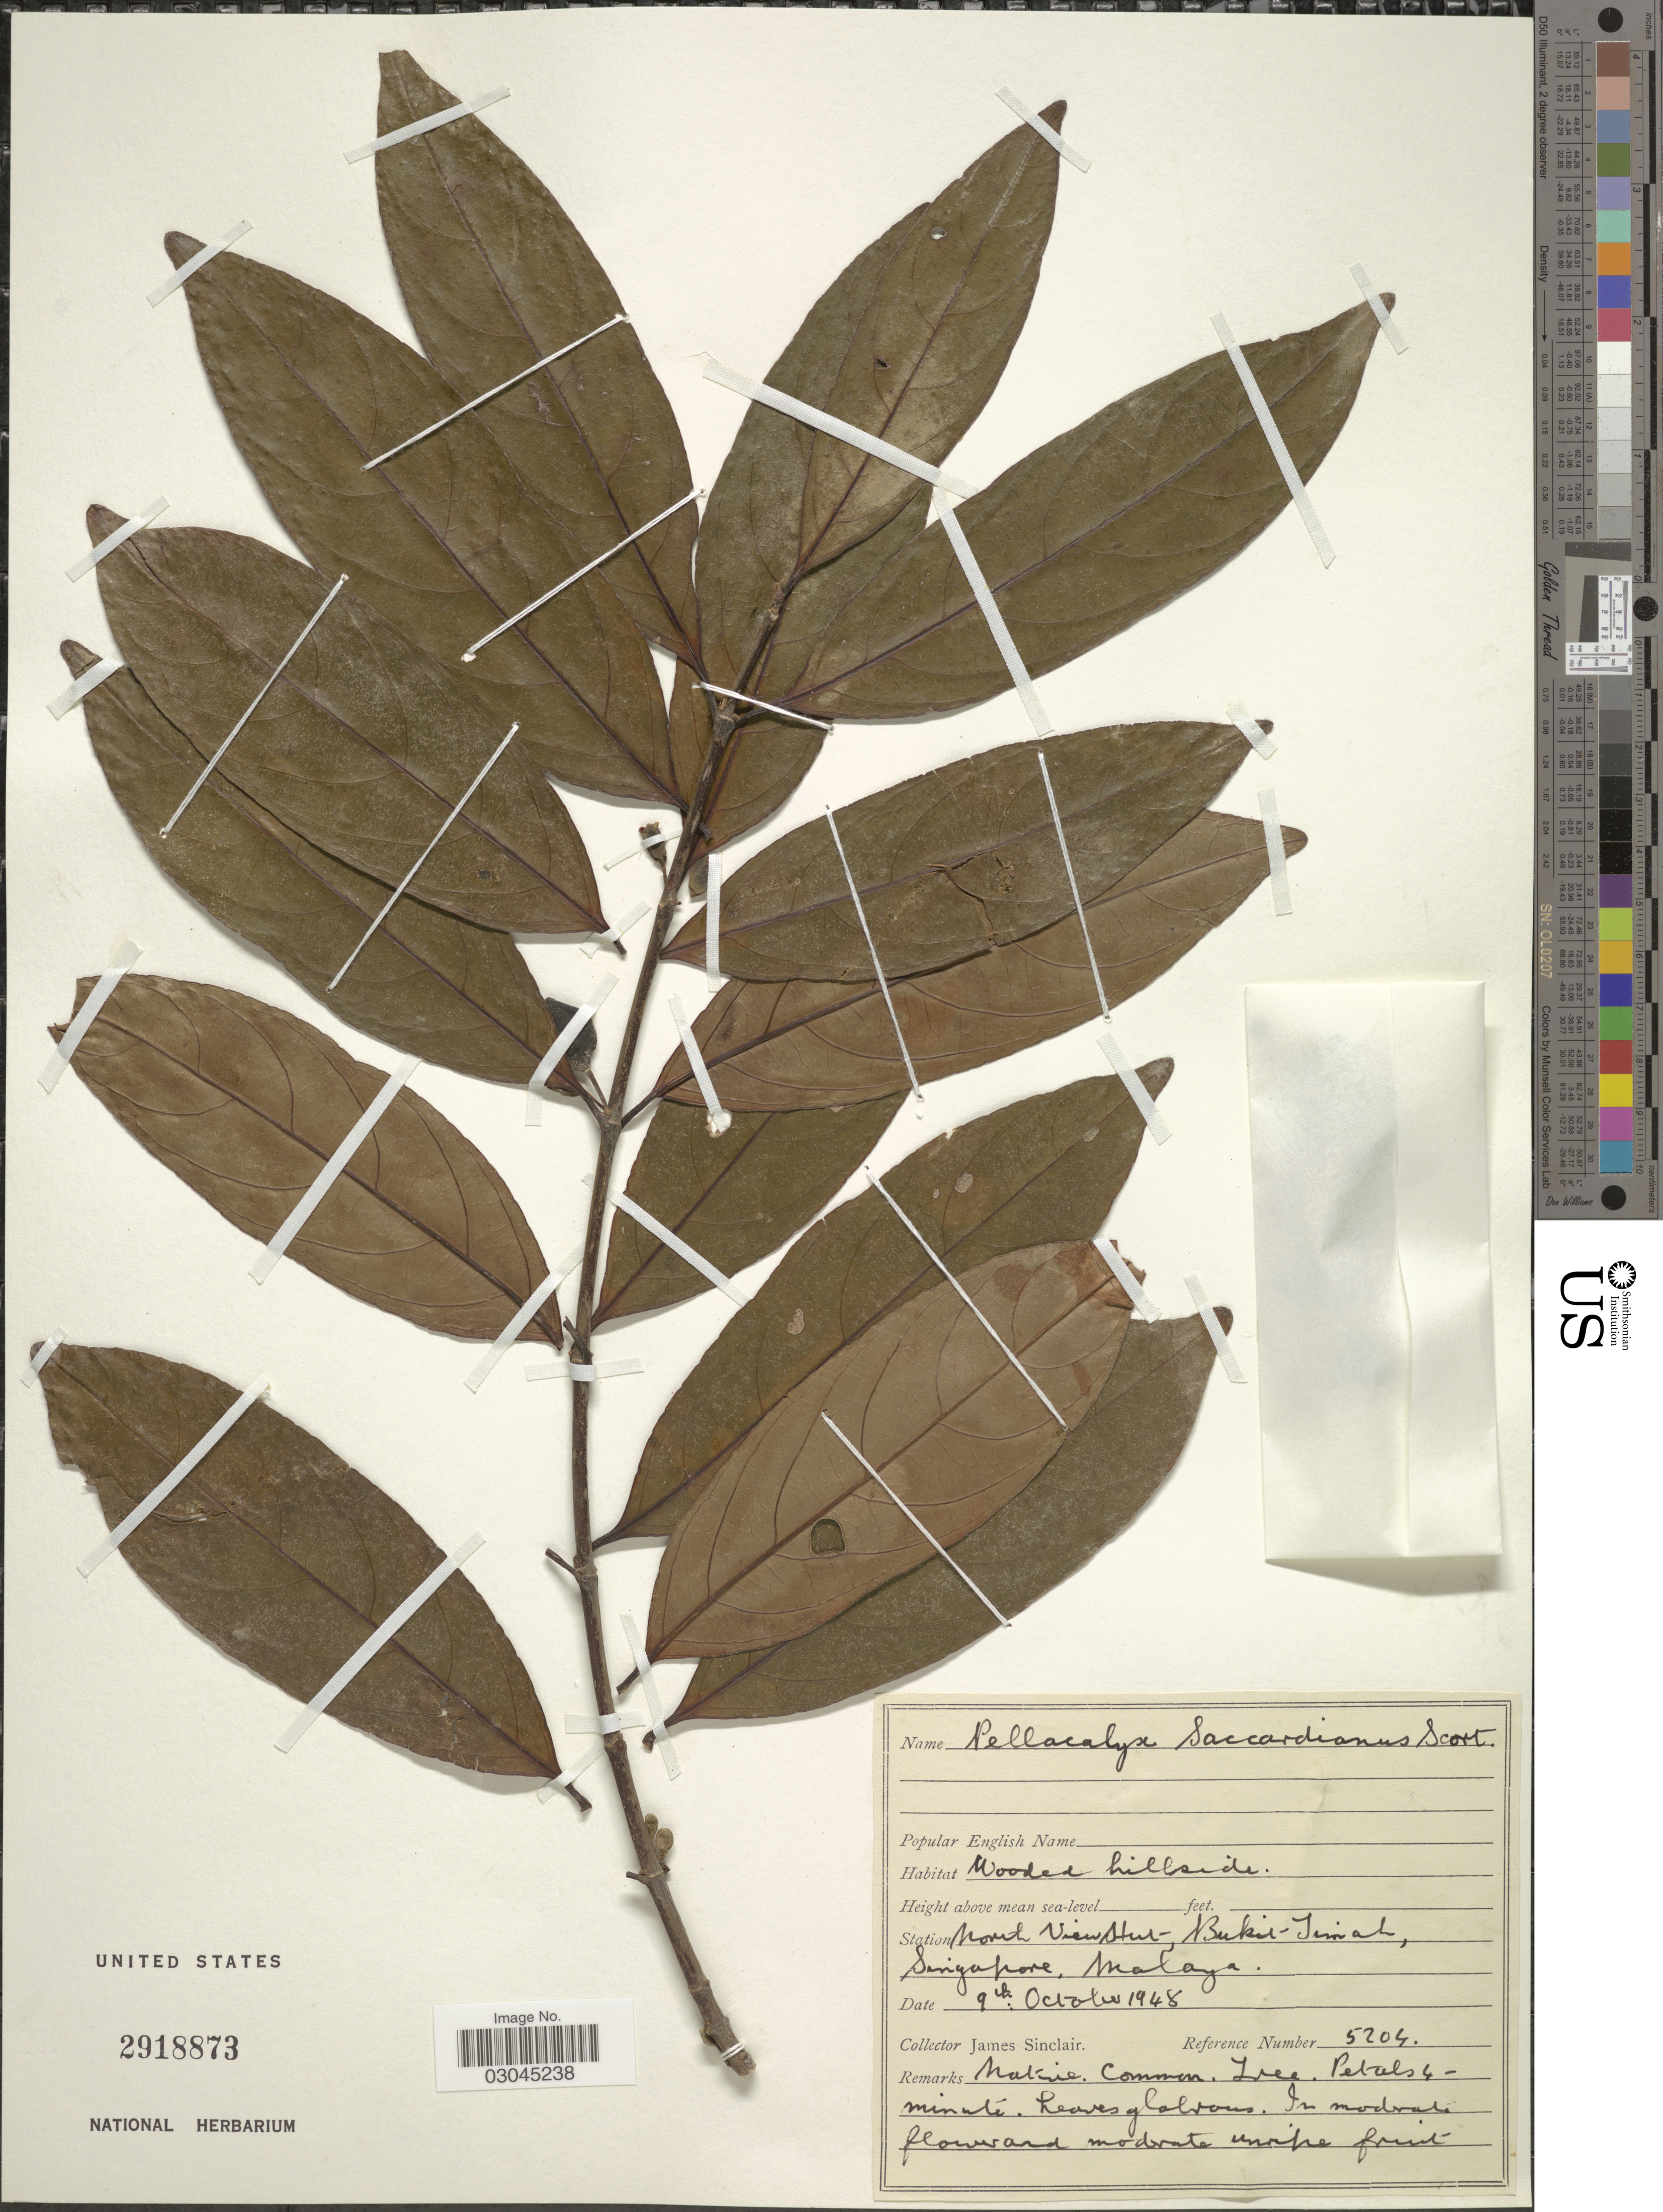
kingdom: Plantae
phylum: Tracheophyta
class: Magnoliopsida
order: Malpighiales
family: Rhizophoraceae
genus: Pellacalyx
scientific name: Pellacalyx saccardianus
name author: Scort.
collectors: J. Sinclair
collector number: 5204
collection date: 1948-10-09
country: Singapore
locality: Station North Vien Hut, Bukit-Tinah, Malaya.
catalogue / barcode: US 2918873